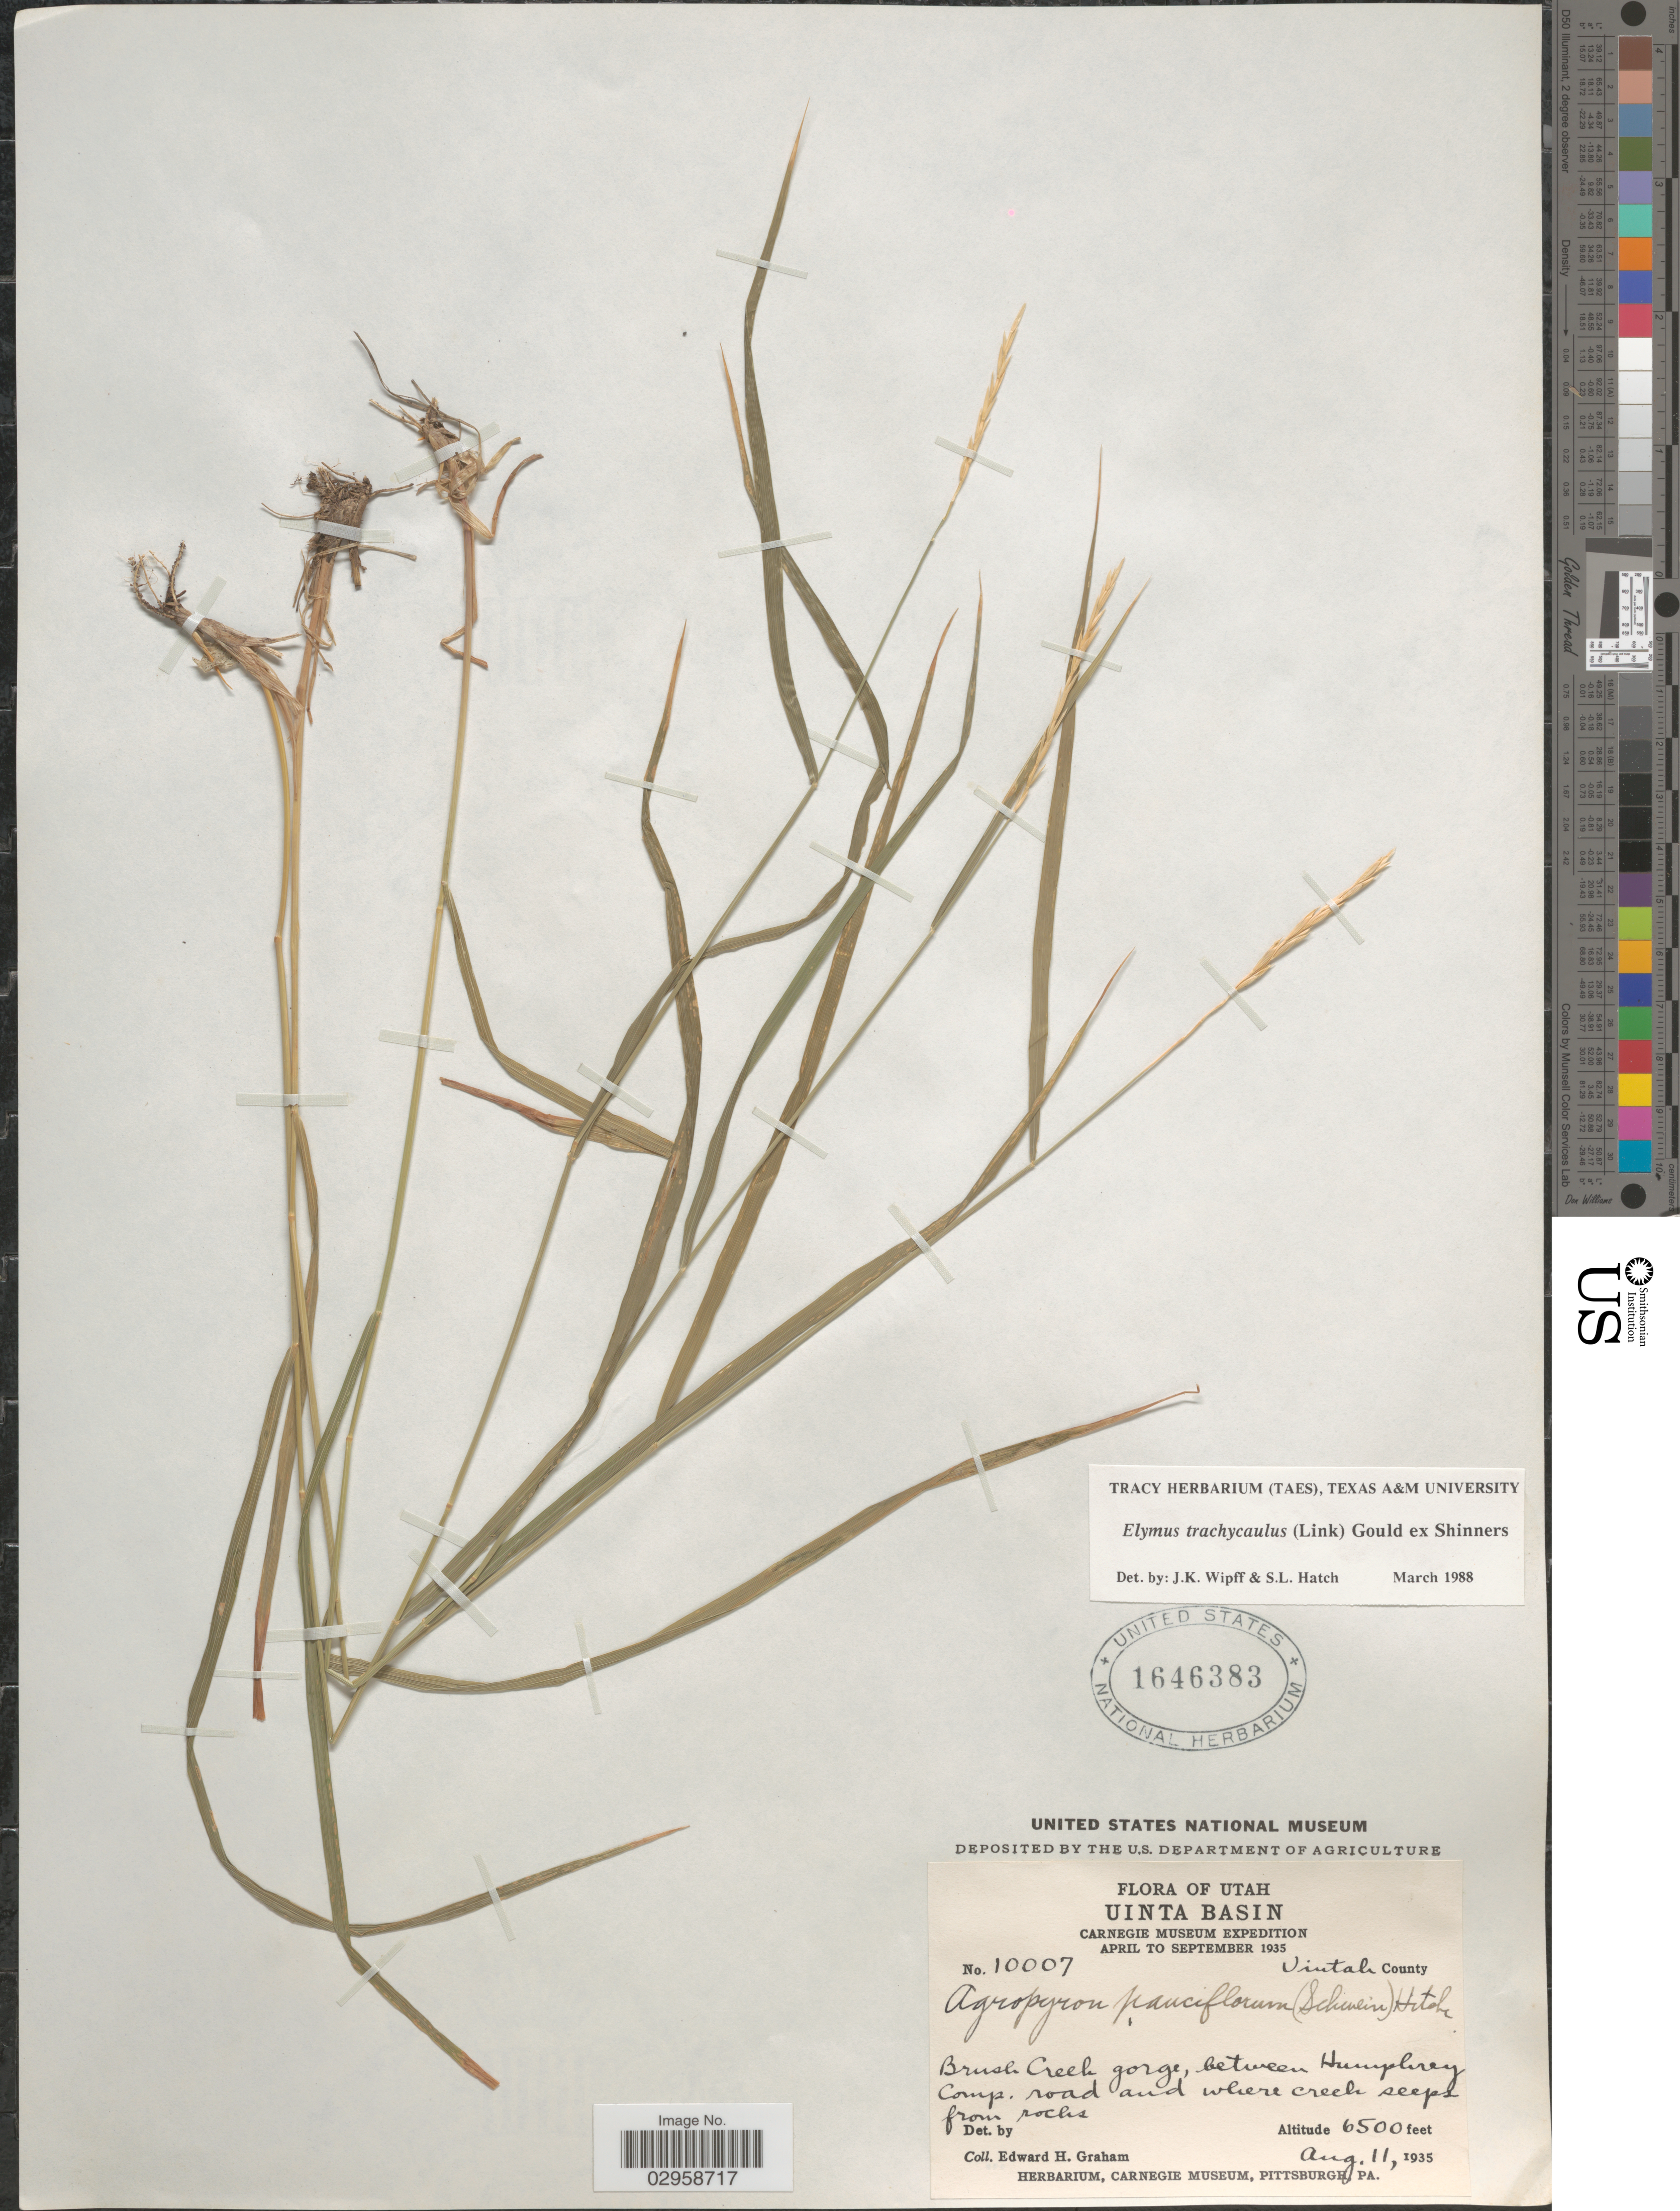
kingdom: Plantae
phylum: Tracheophyta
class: Liliopsida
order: Poales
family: Poaceae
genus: Elymus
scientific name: Elymus trachycaulus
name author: (Link) Gould ex Shinners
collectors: E. H. Graham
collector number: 10007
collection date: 1935-08-11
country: United States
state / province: Utah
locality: Uinta Basin. Carnegie Museum Expedition April to September 1935. Uintah County. Brush Creek gorge, between Humphrey Camp road and where creek seeps from rocks.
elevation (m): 1981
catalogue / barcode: US 1646383